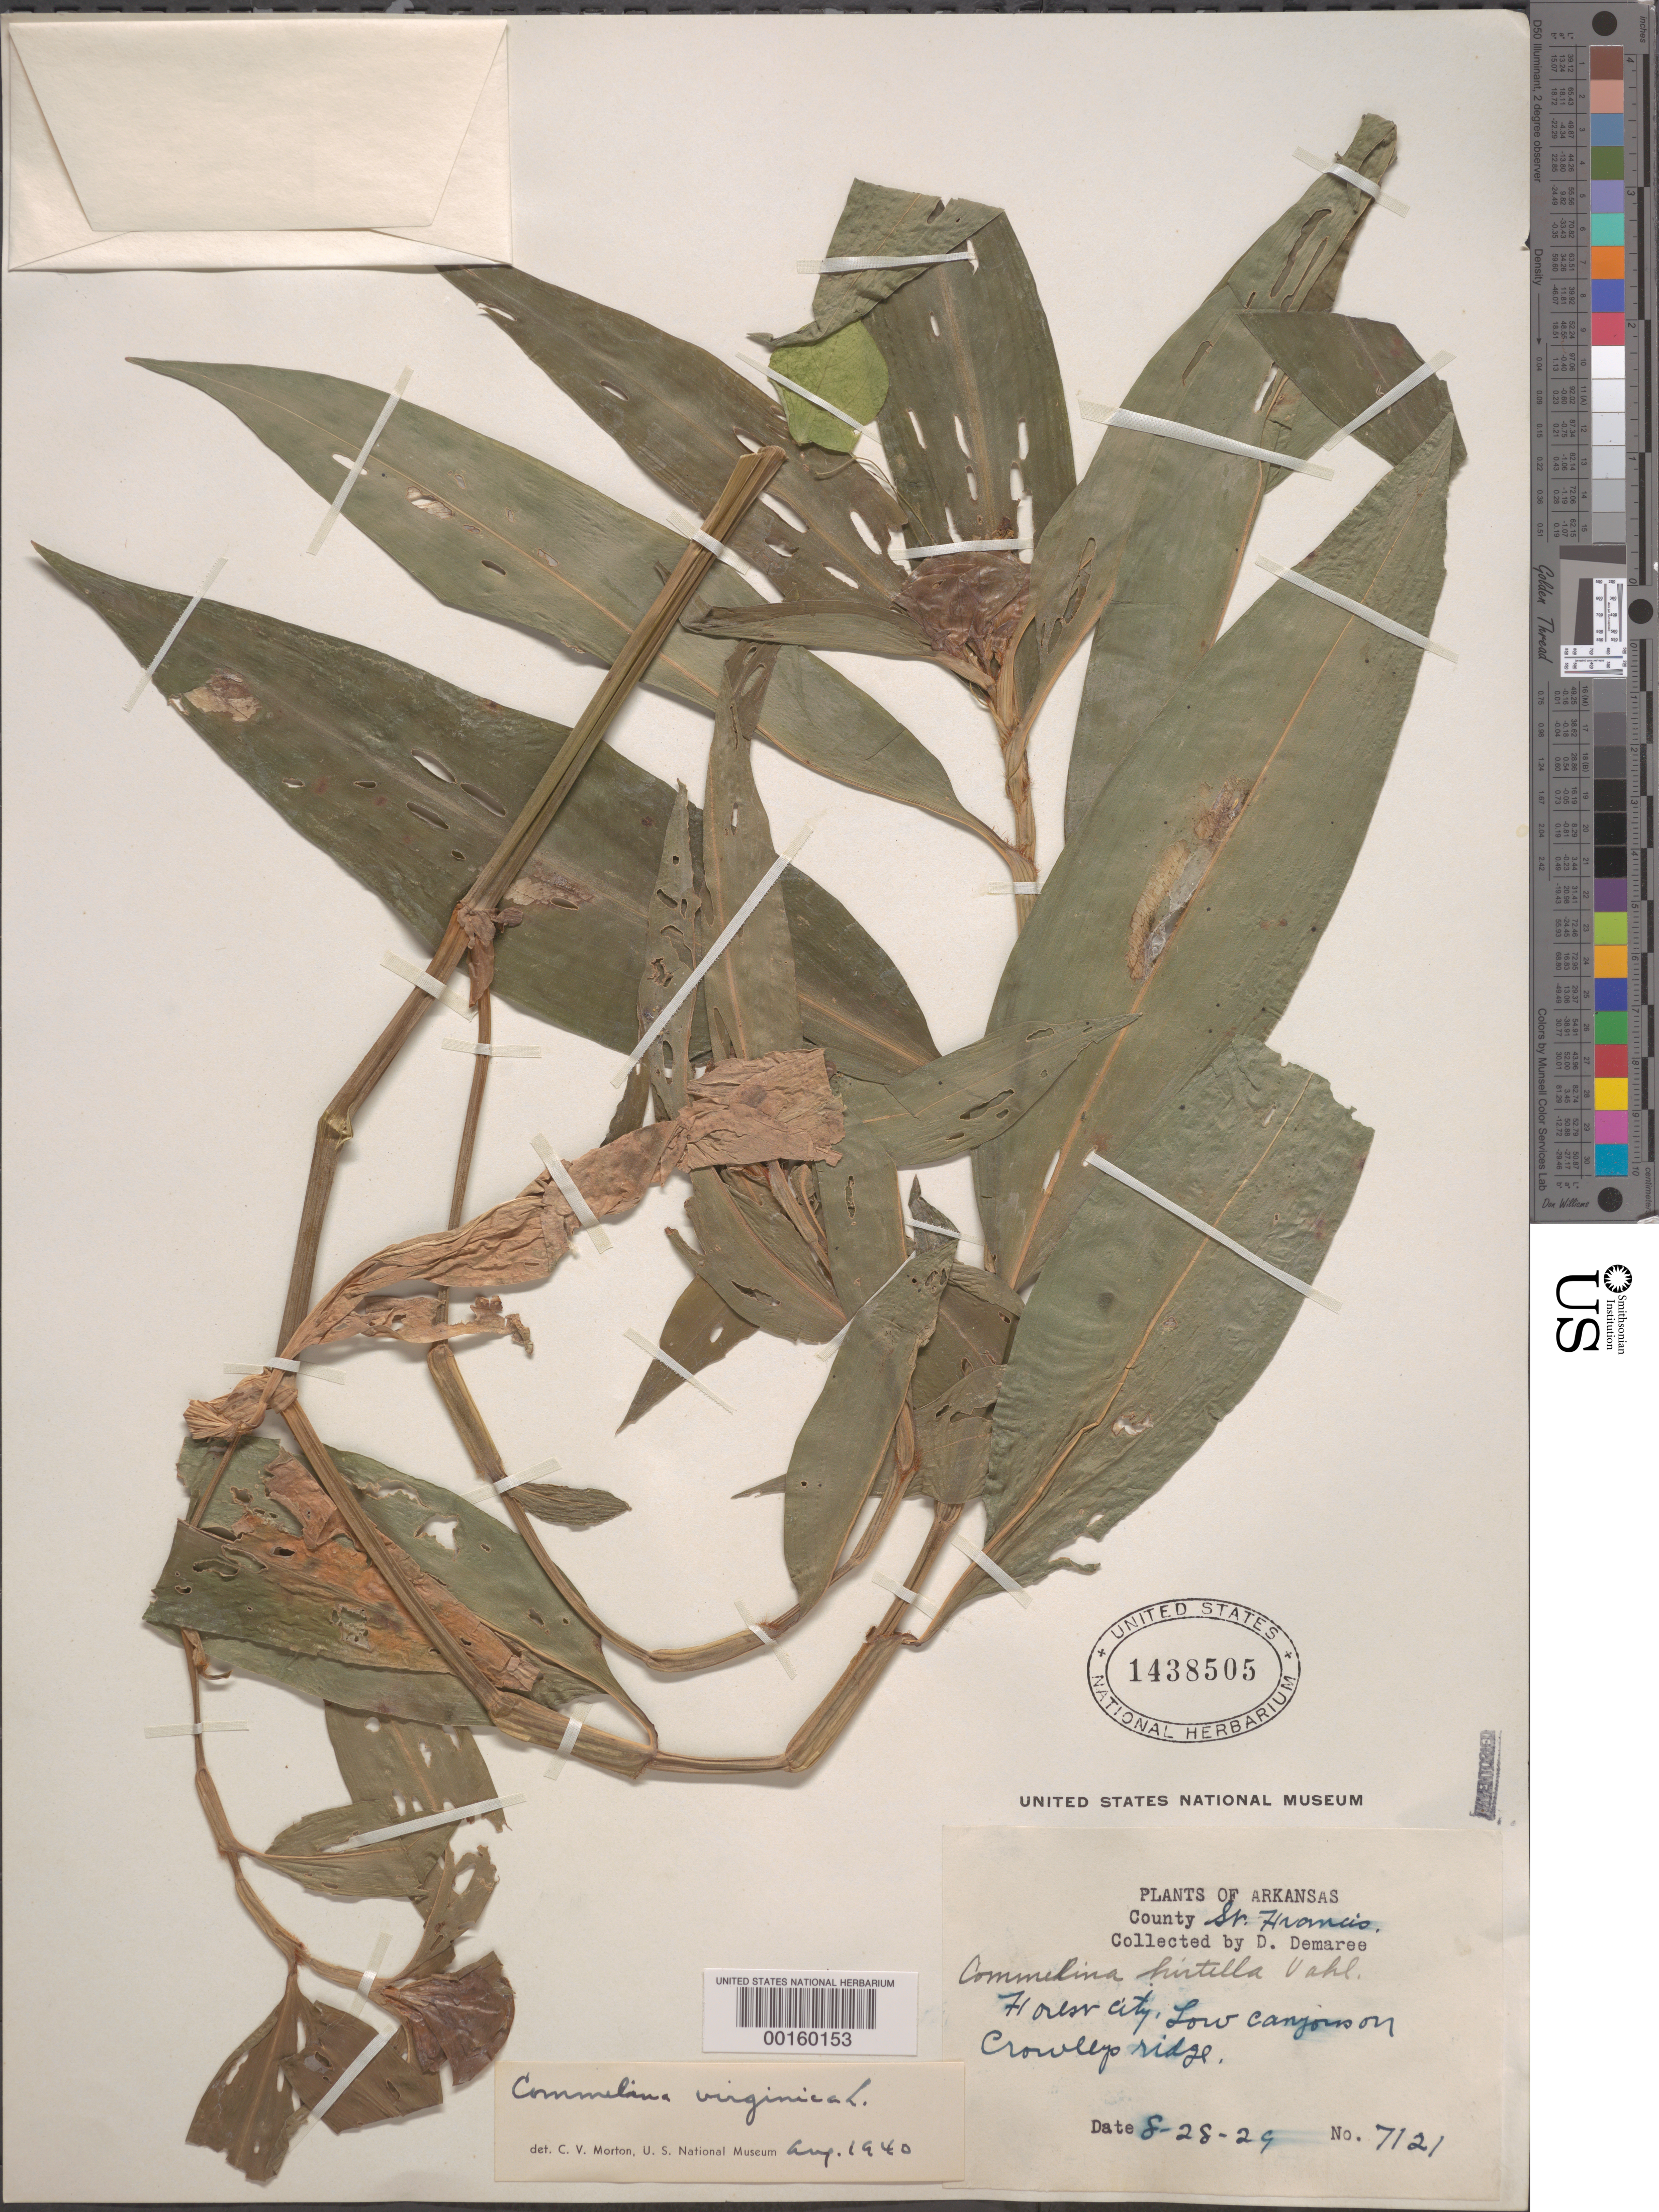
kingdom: Plantae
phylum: Tracheophyta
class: Liliopsida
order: Commelinales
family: Commelinaceae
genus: Commelina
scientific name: Commelina virginica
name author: L.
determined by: Morton, C. V.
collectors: D. Demaree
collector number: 7121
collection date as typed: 28 Aug 1929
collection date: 1929-08-28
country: United States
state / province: Arkansas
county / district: Saint Francis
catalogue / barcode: US 1438505